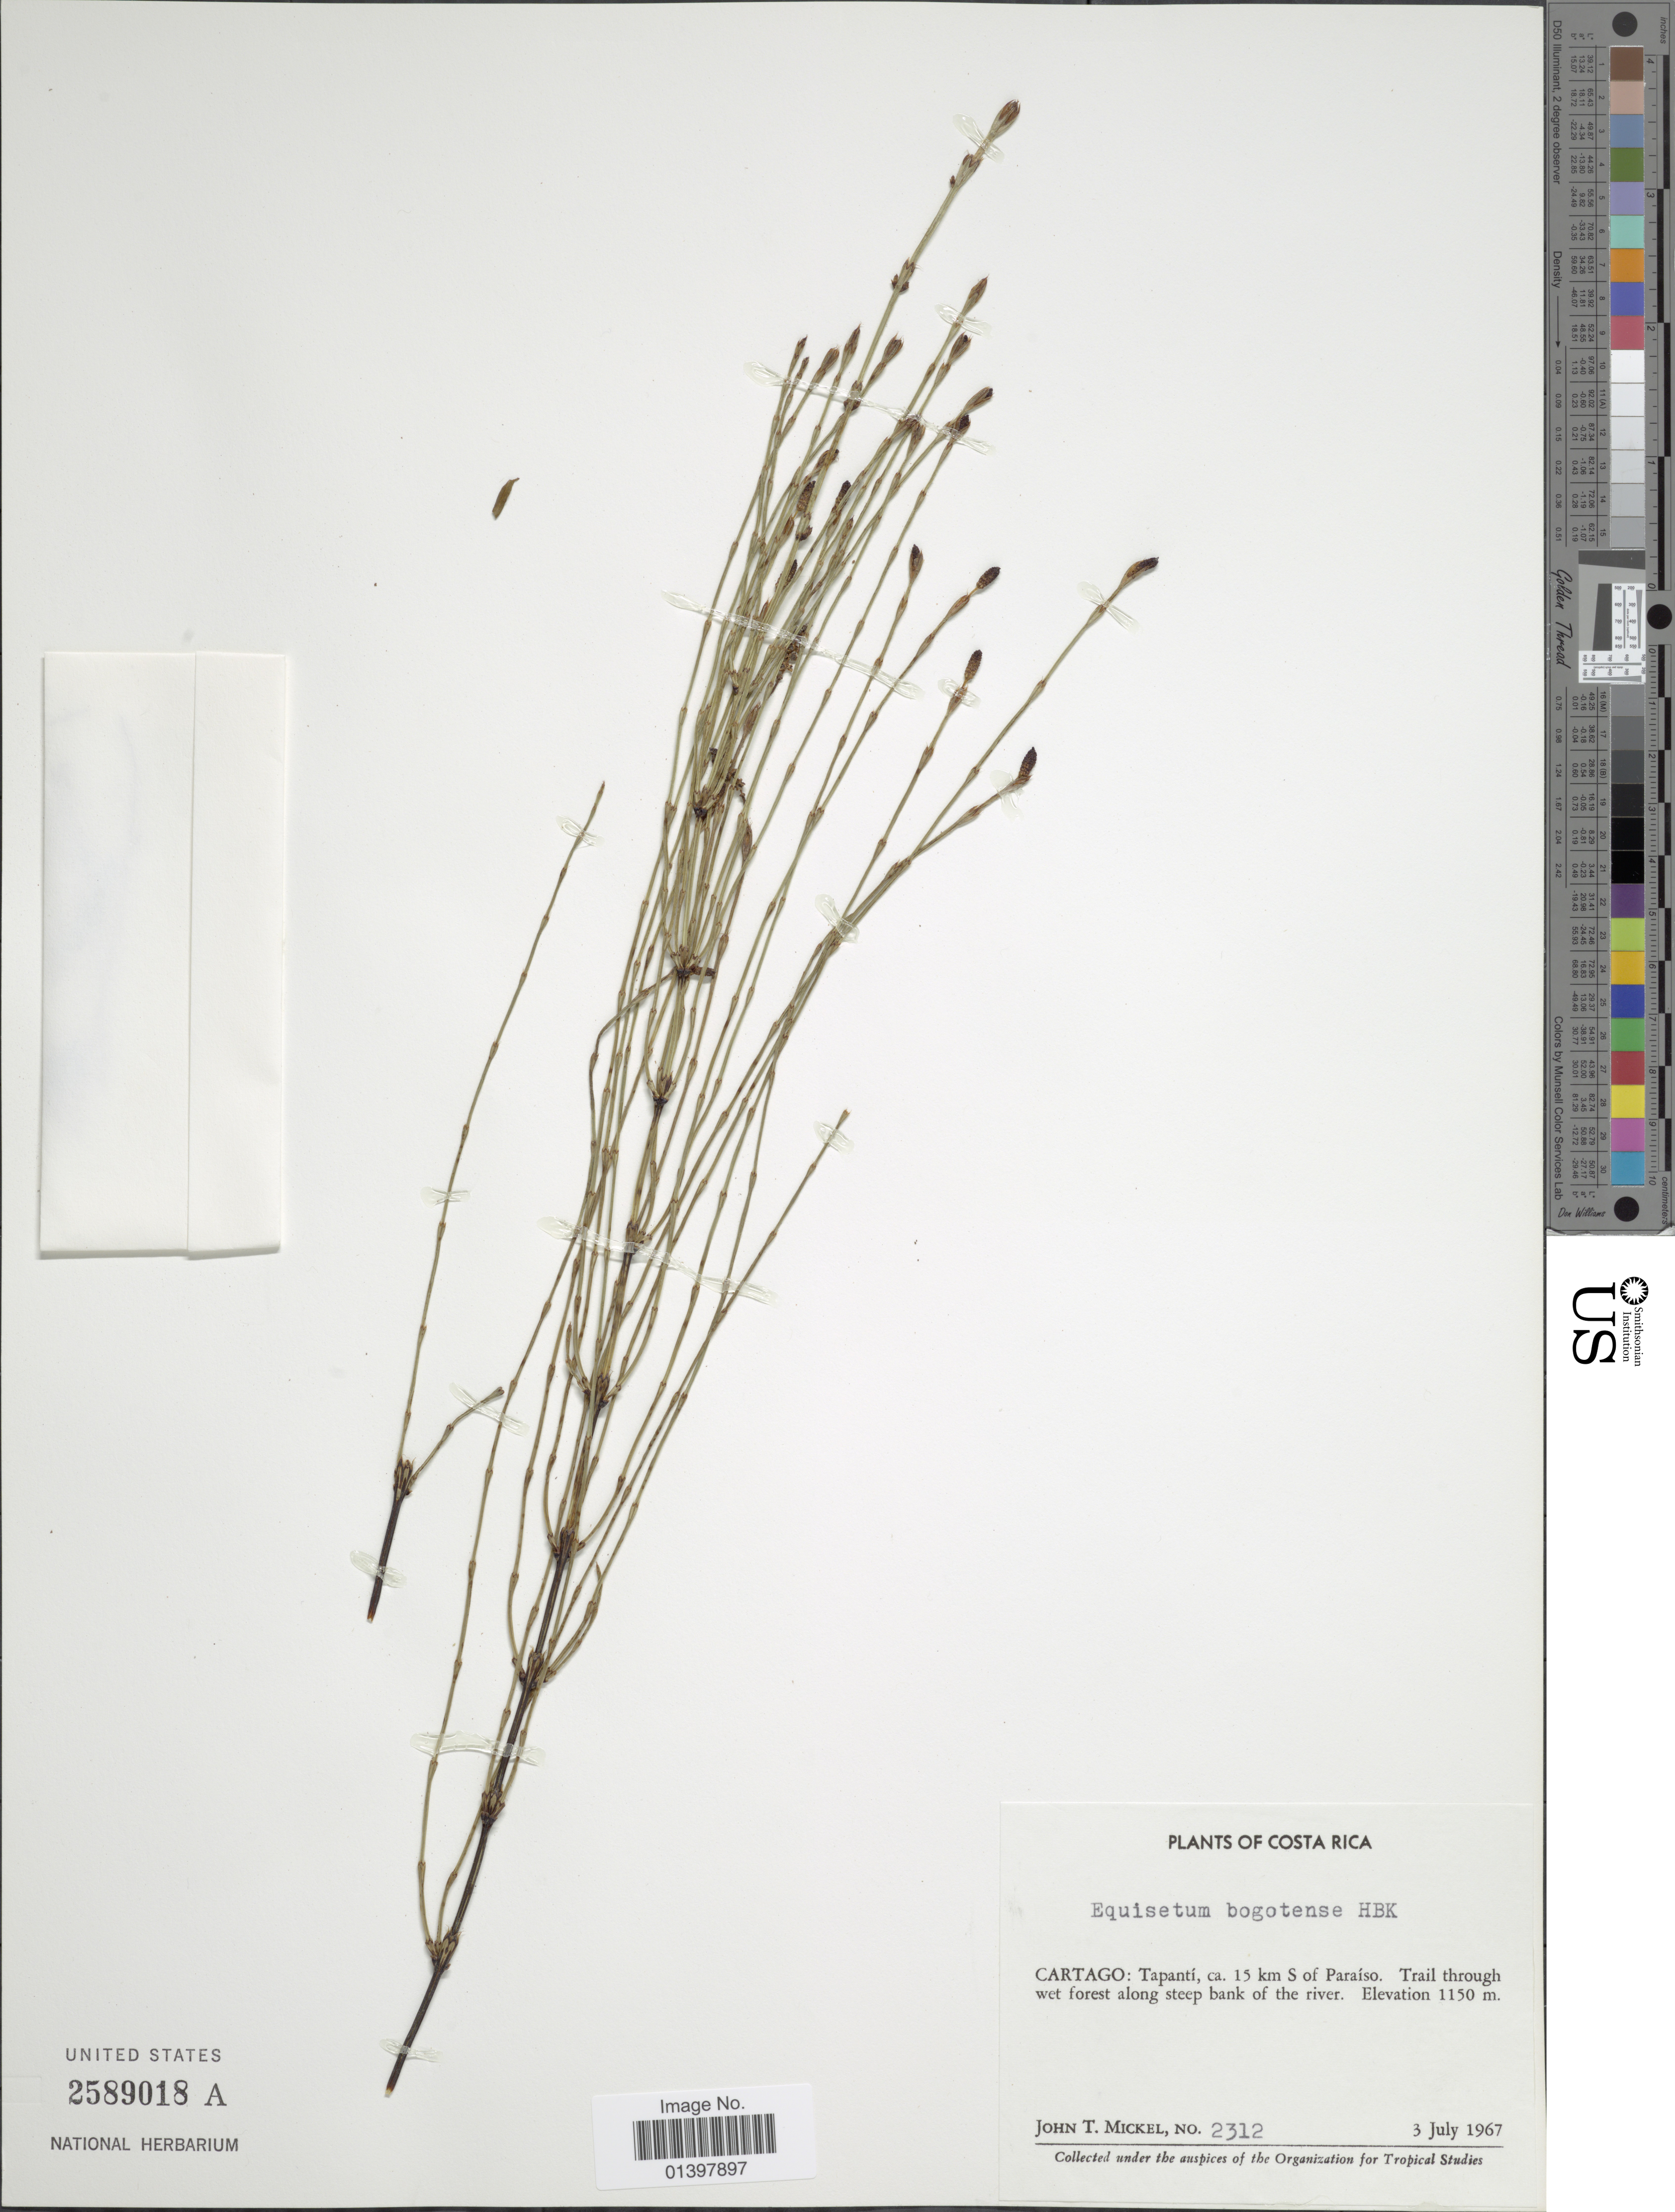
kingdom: Plantae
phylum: Tracheophyta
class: Polypodiopsida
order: Equisetales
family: Equisetaceae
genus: Equisetum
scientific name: Equisetum bogotense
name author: Kunth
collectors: J. T. Mickel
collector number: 2312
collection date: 1967-07-03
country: Costa Rica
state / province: Cartago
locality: Tapantí, ca 15 km S of Paraíso. trail through west forest along steep bank of the river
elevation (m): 1150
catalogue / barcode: US 2589018A